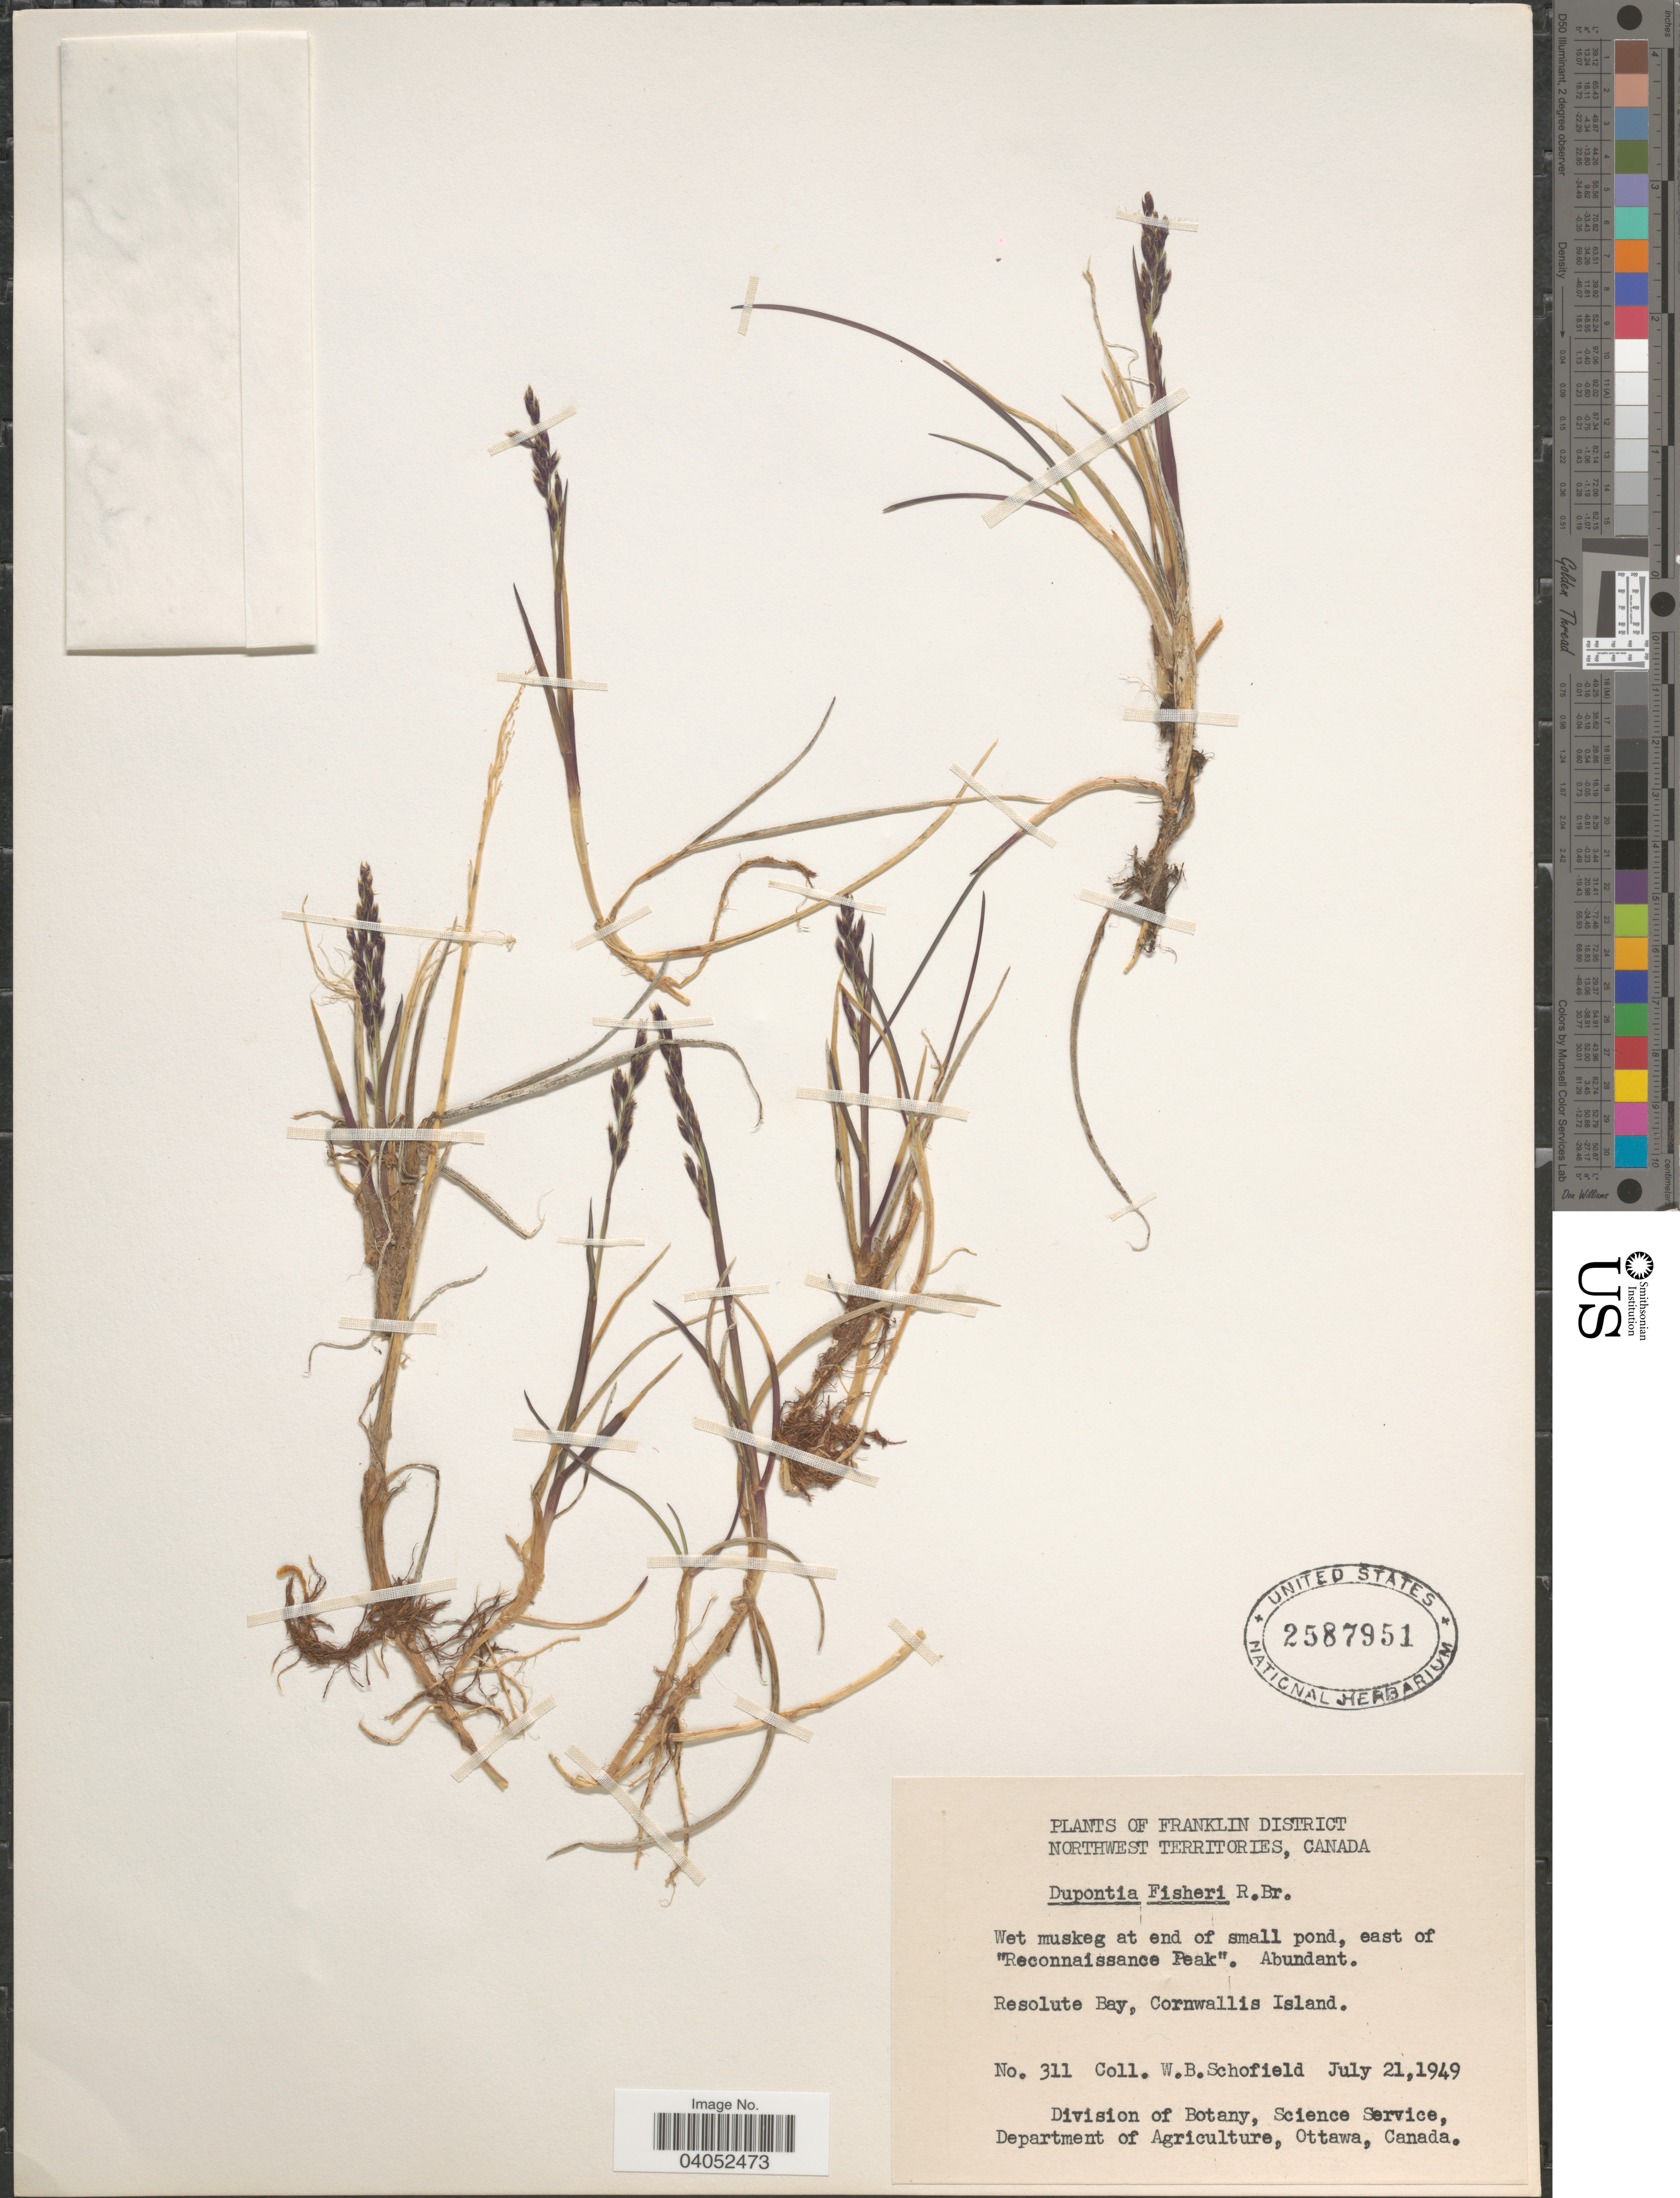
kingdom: Plantae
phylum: Tracheophyta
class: Liliopsida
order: Poales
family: Poaceae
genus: Dupontia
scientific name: Dupontia micrantha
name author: Holm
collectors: W. Schofield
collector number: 311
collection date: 1949-07-21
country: Canada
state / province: Northwest Territories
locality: Franklin District. Wet muskeg at end of small pond, east of "Reconnaissance Peak". Resolute Bay, Cornwallis Island.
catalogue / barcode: US 2587951